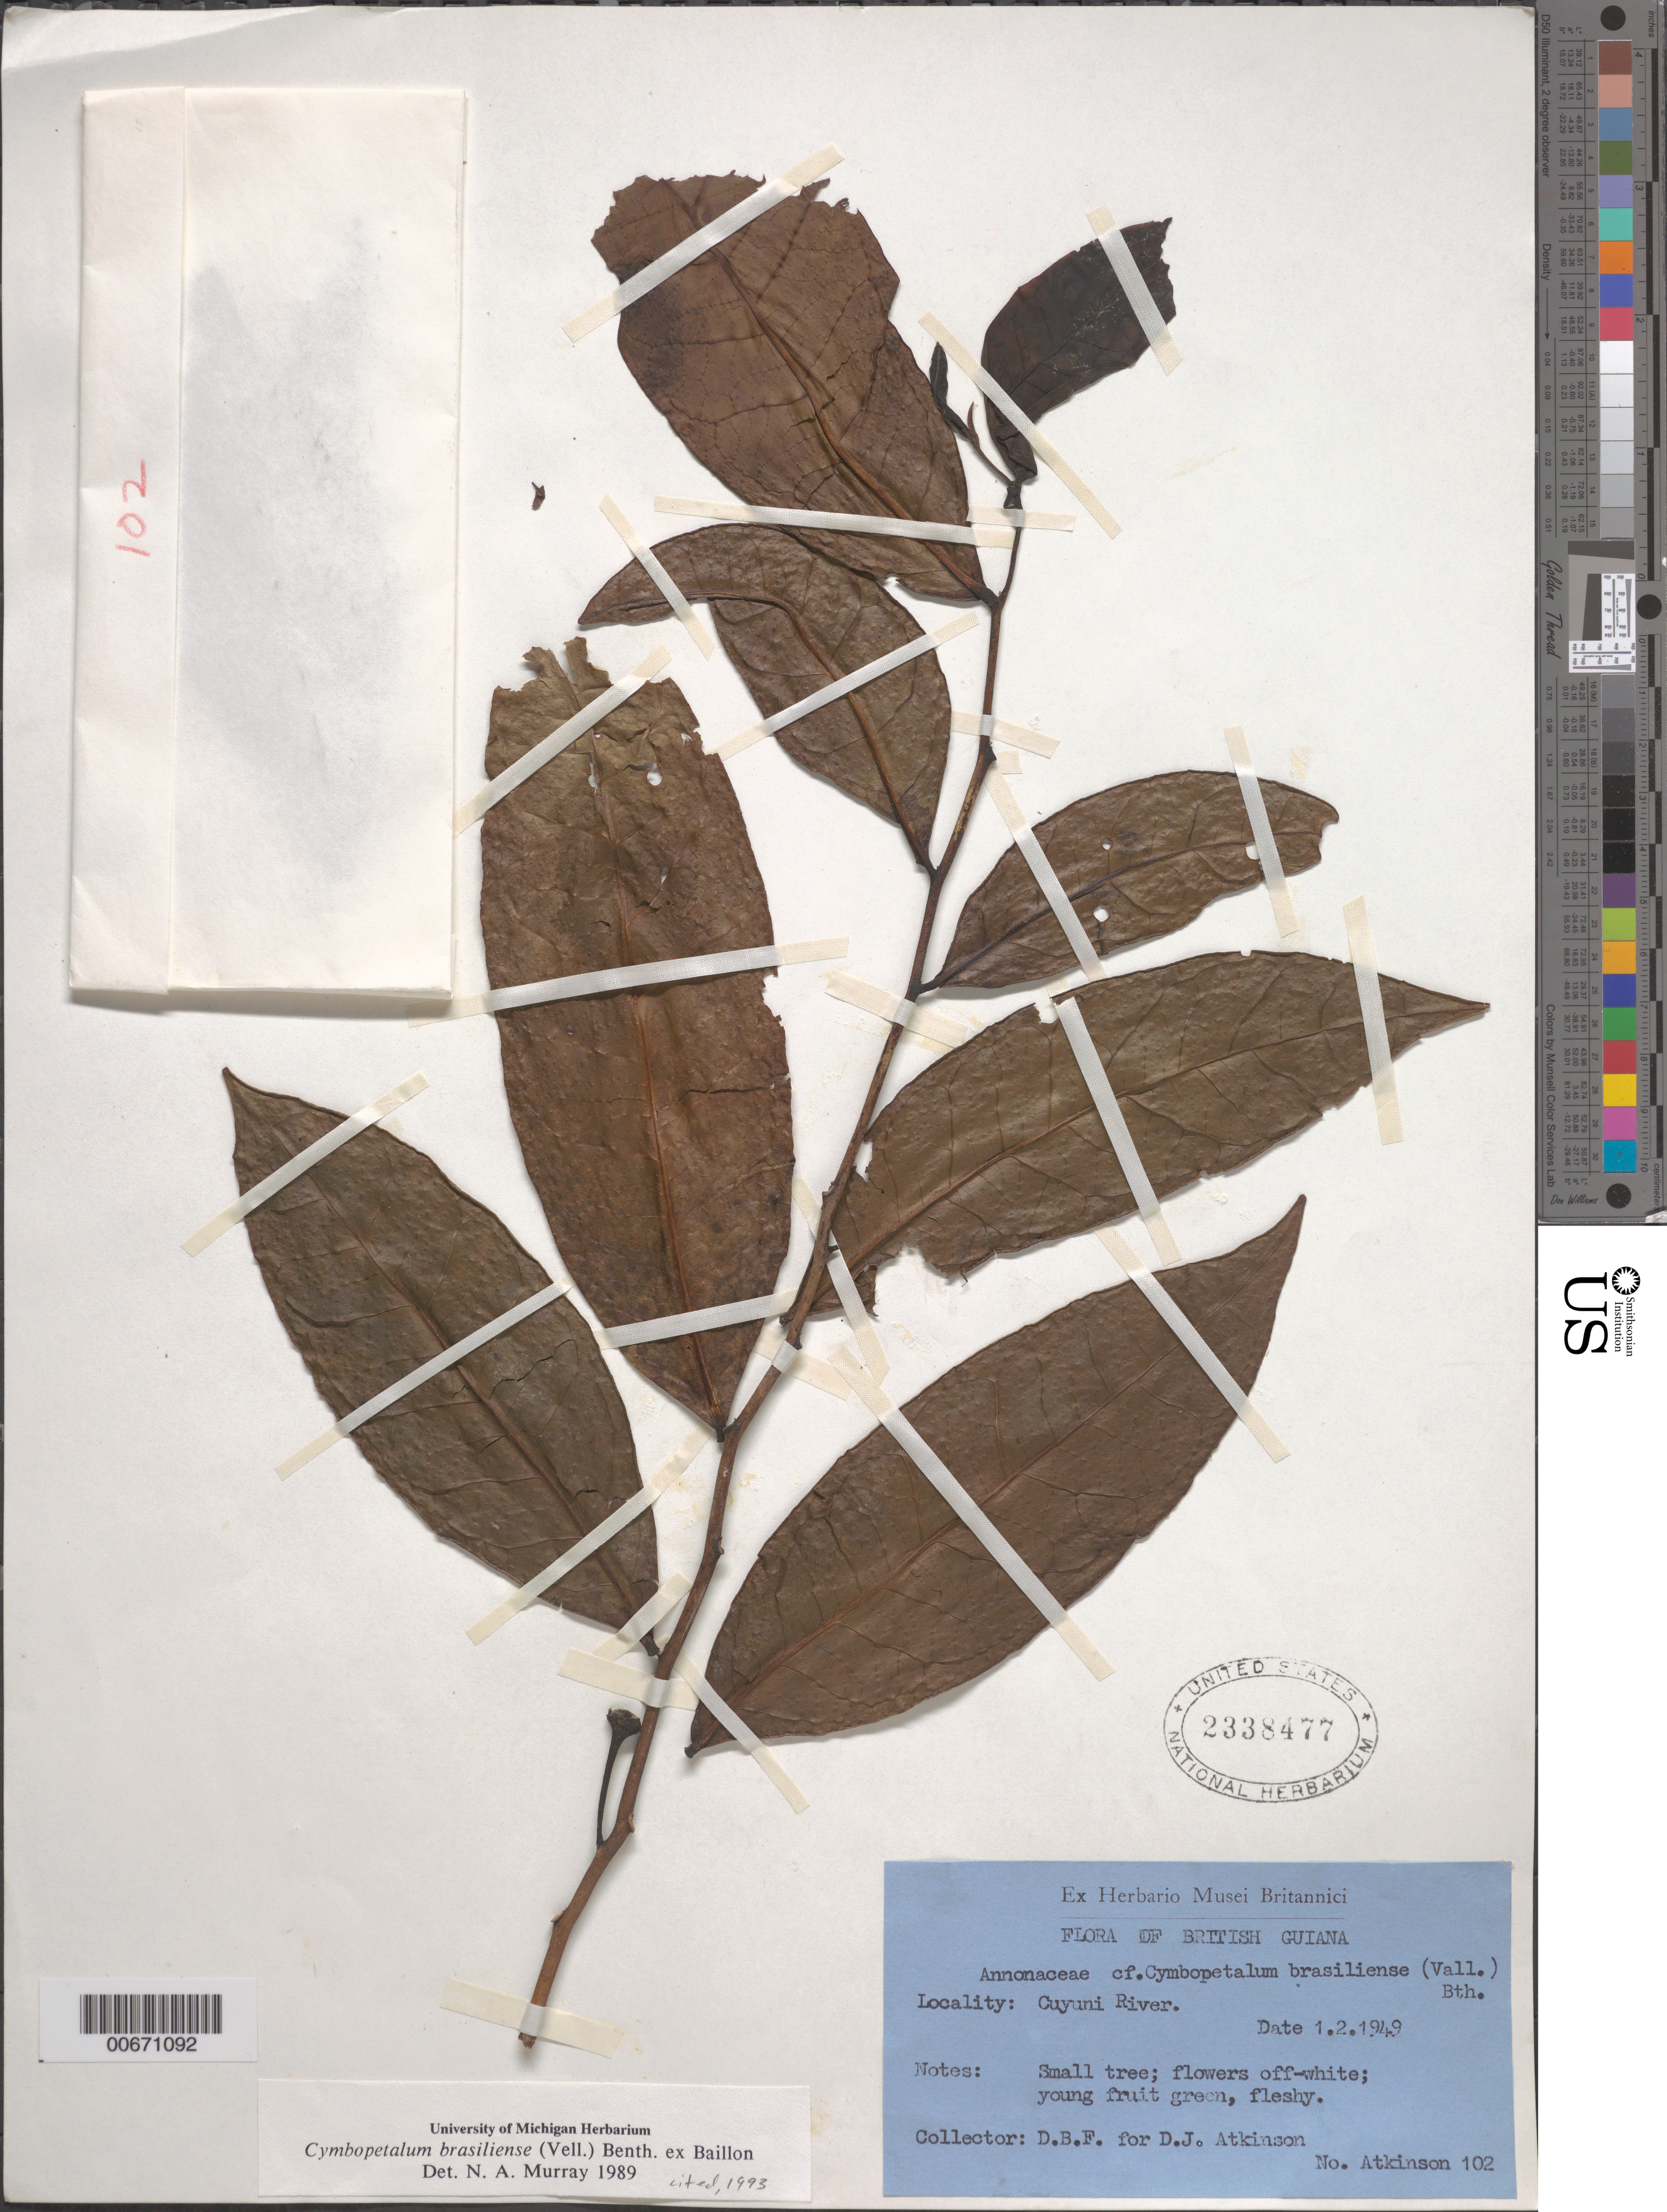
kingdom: Plantae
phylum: Tracheophyta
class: Magnoliopsida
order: Magnoliales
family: Annonaceae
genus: Cymbopetalum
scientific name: Cymbopetalum brasiliense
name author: (Vell.) Benth. ex Baill.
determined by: Murray, N. A.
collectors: D. Atkinson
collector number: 102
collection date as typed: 1-Feb-49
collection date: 1949-02-01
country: Guyana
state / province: Cuyuni-Mazaruni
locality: Cuyuni R.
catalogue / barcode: US 2338477